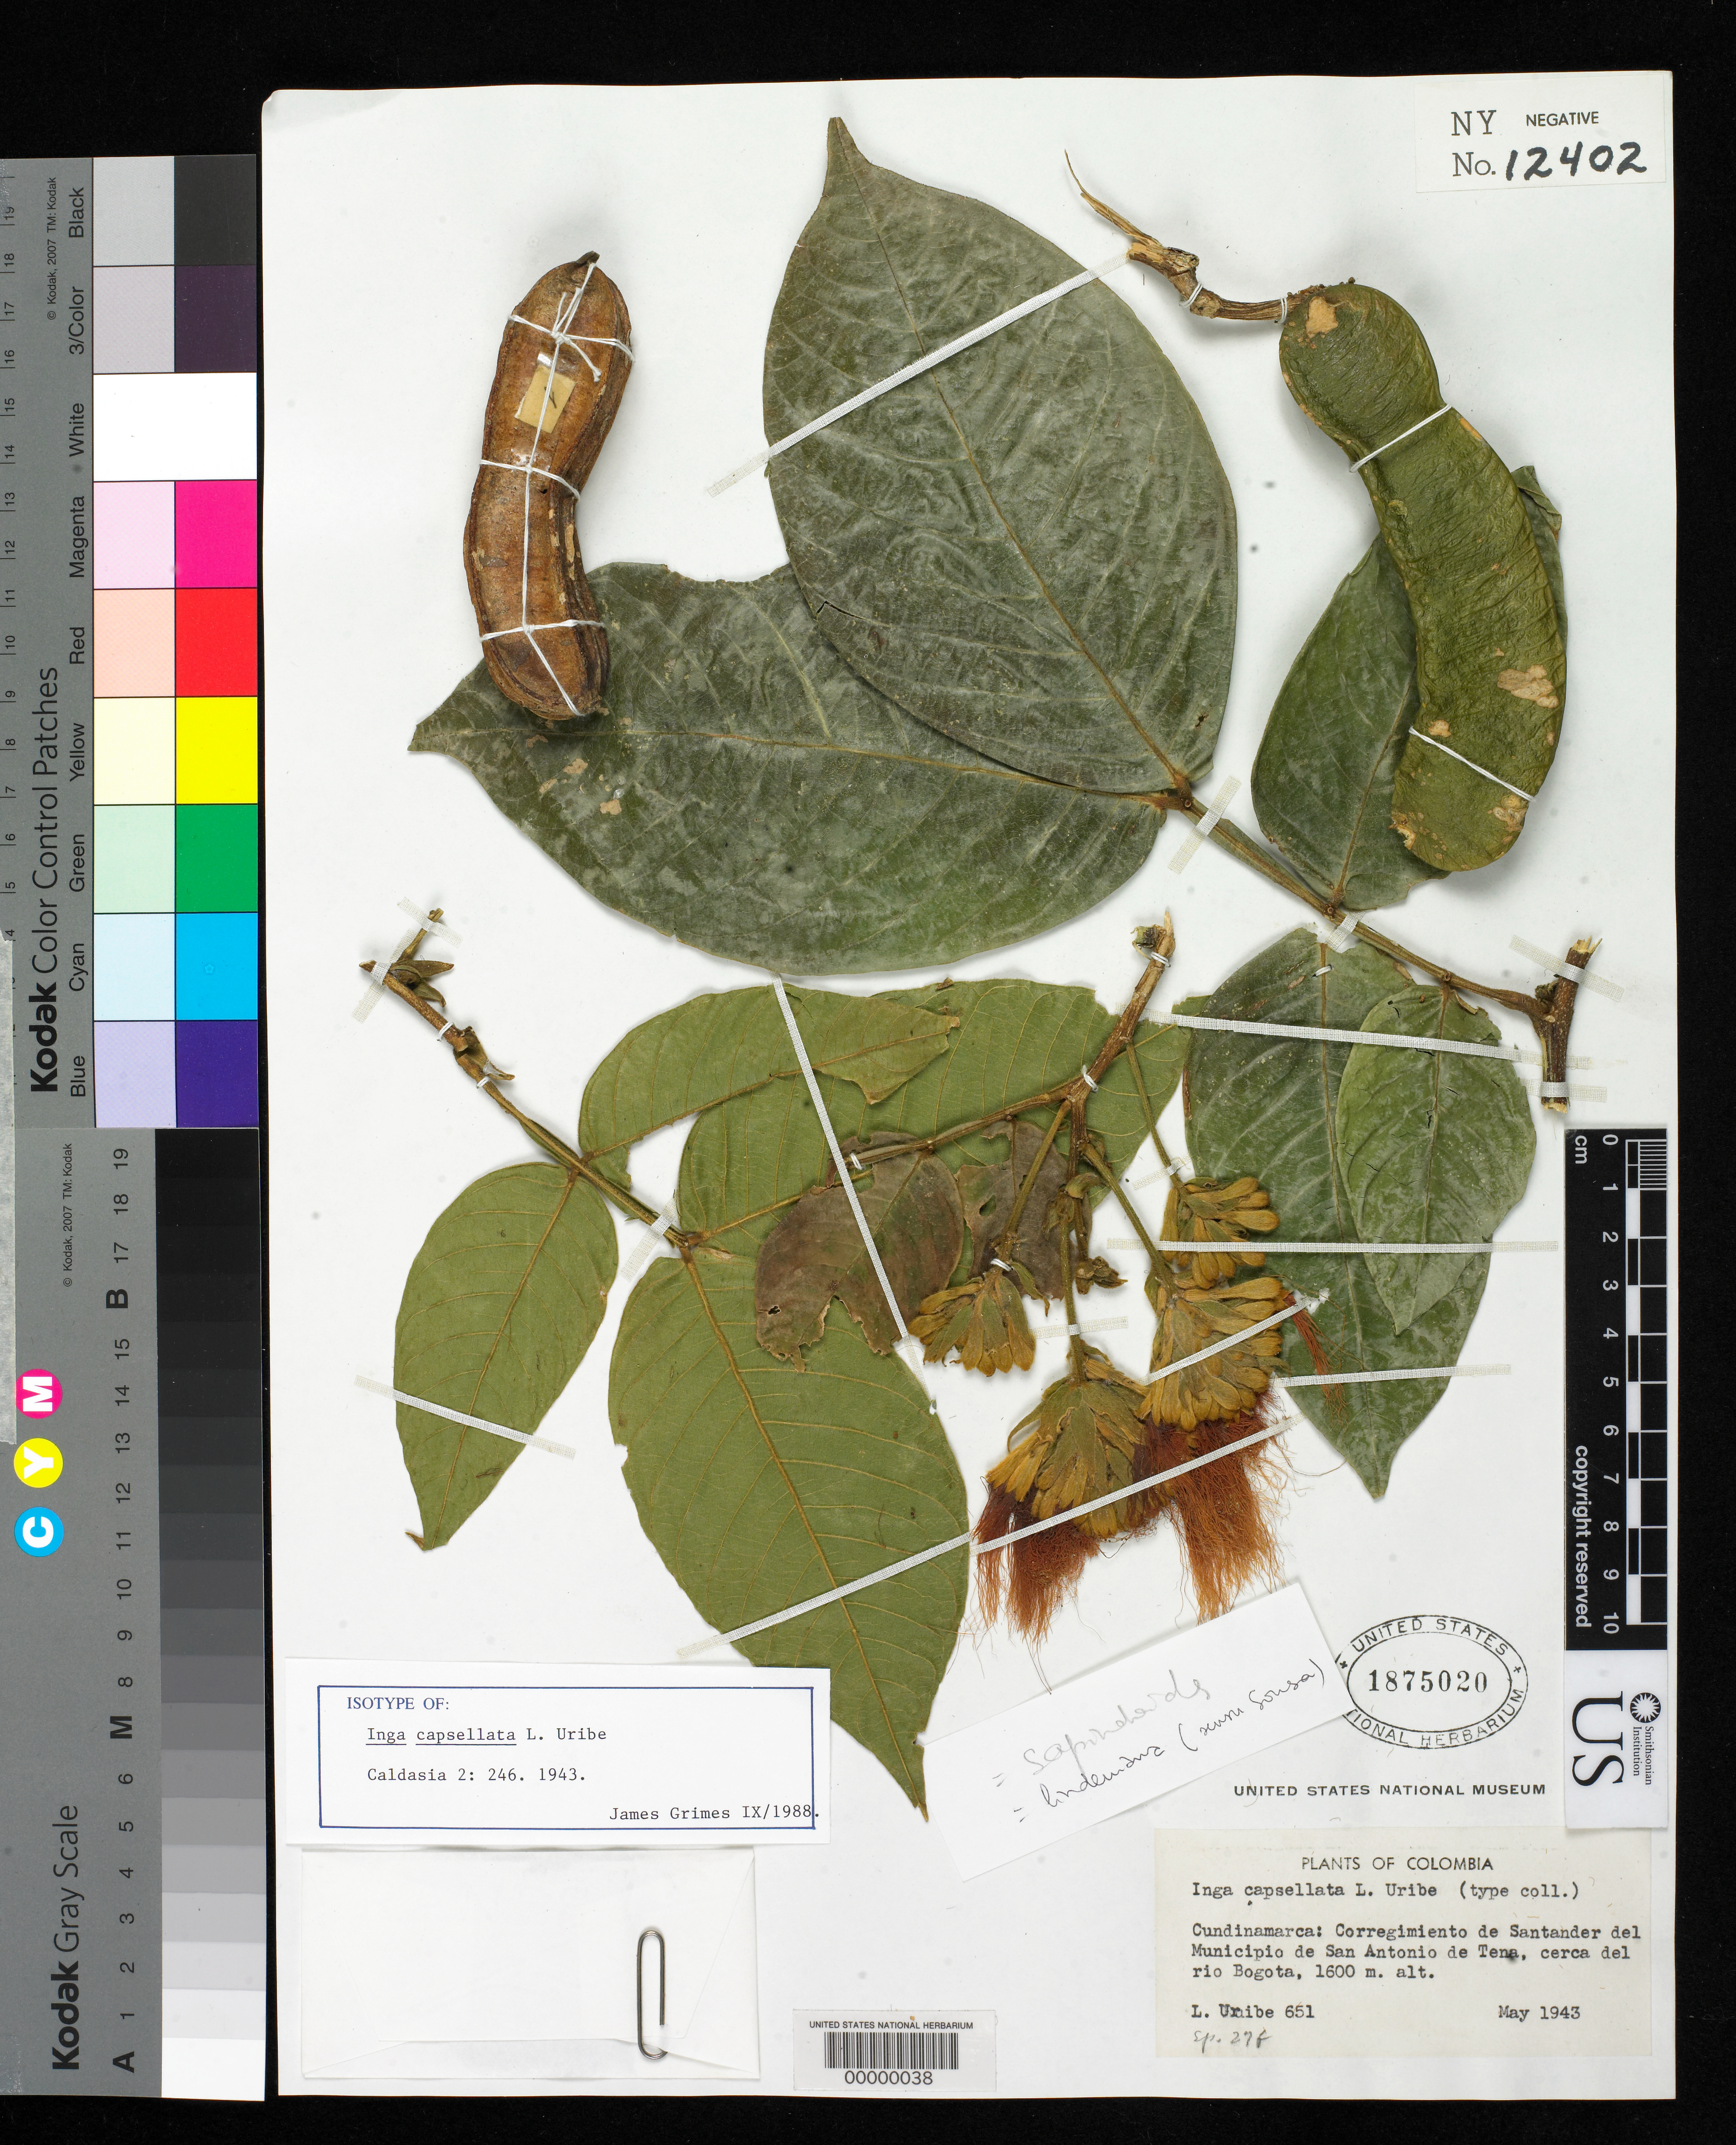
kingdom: Plantae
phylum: Tracheophyta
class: Magnoliopsida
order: Fabales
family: Fabaceae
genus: Inga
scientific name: Inga capsellata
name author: L. Uribe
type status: Isotype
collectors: L. Uribe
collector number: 651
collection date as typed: May 1943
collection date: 1943-05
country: Colombia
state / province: Cundinamarca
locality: Corregimiento de Santander, San Antonia de Tena, near Rio Bogota.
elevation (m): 1600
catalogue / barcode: US 1875020